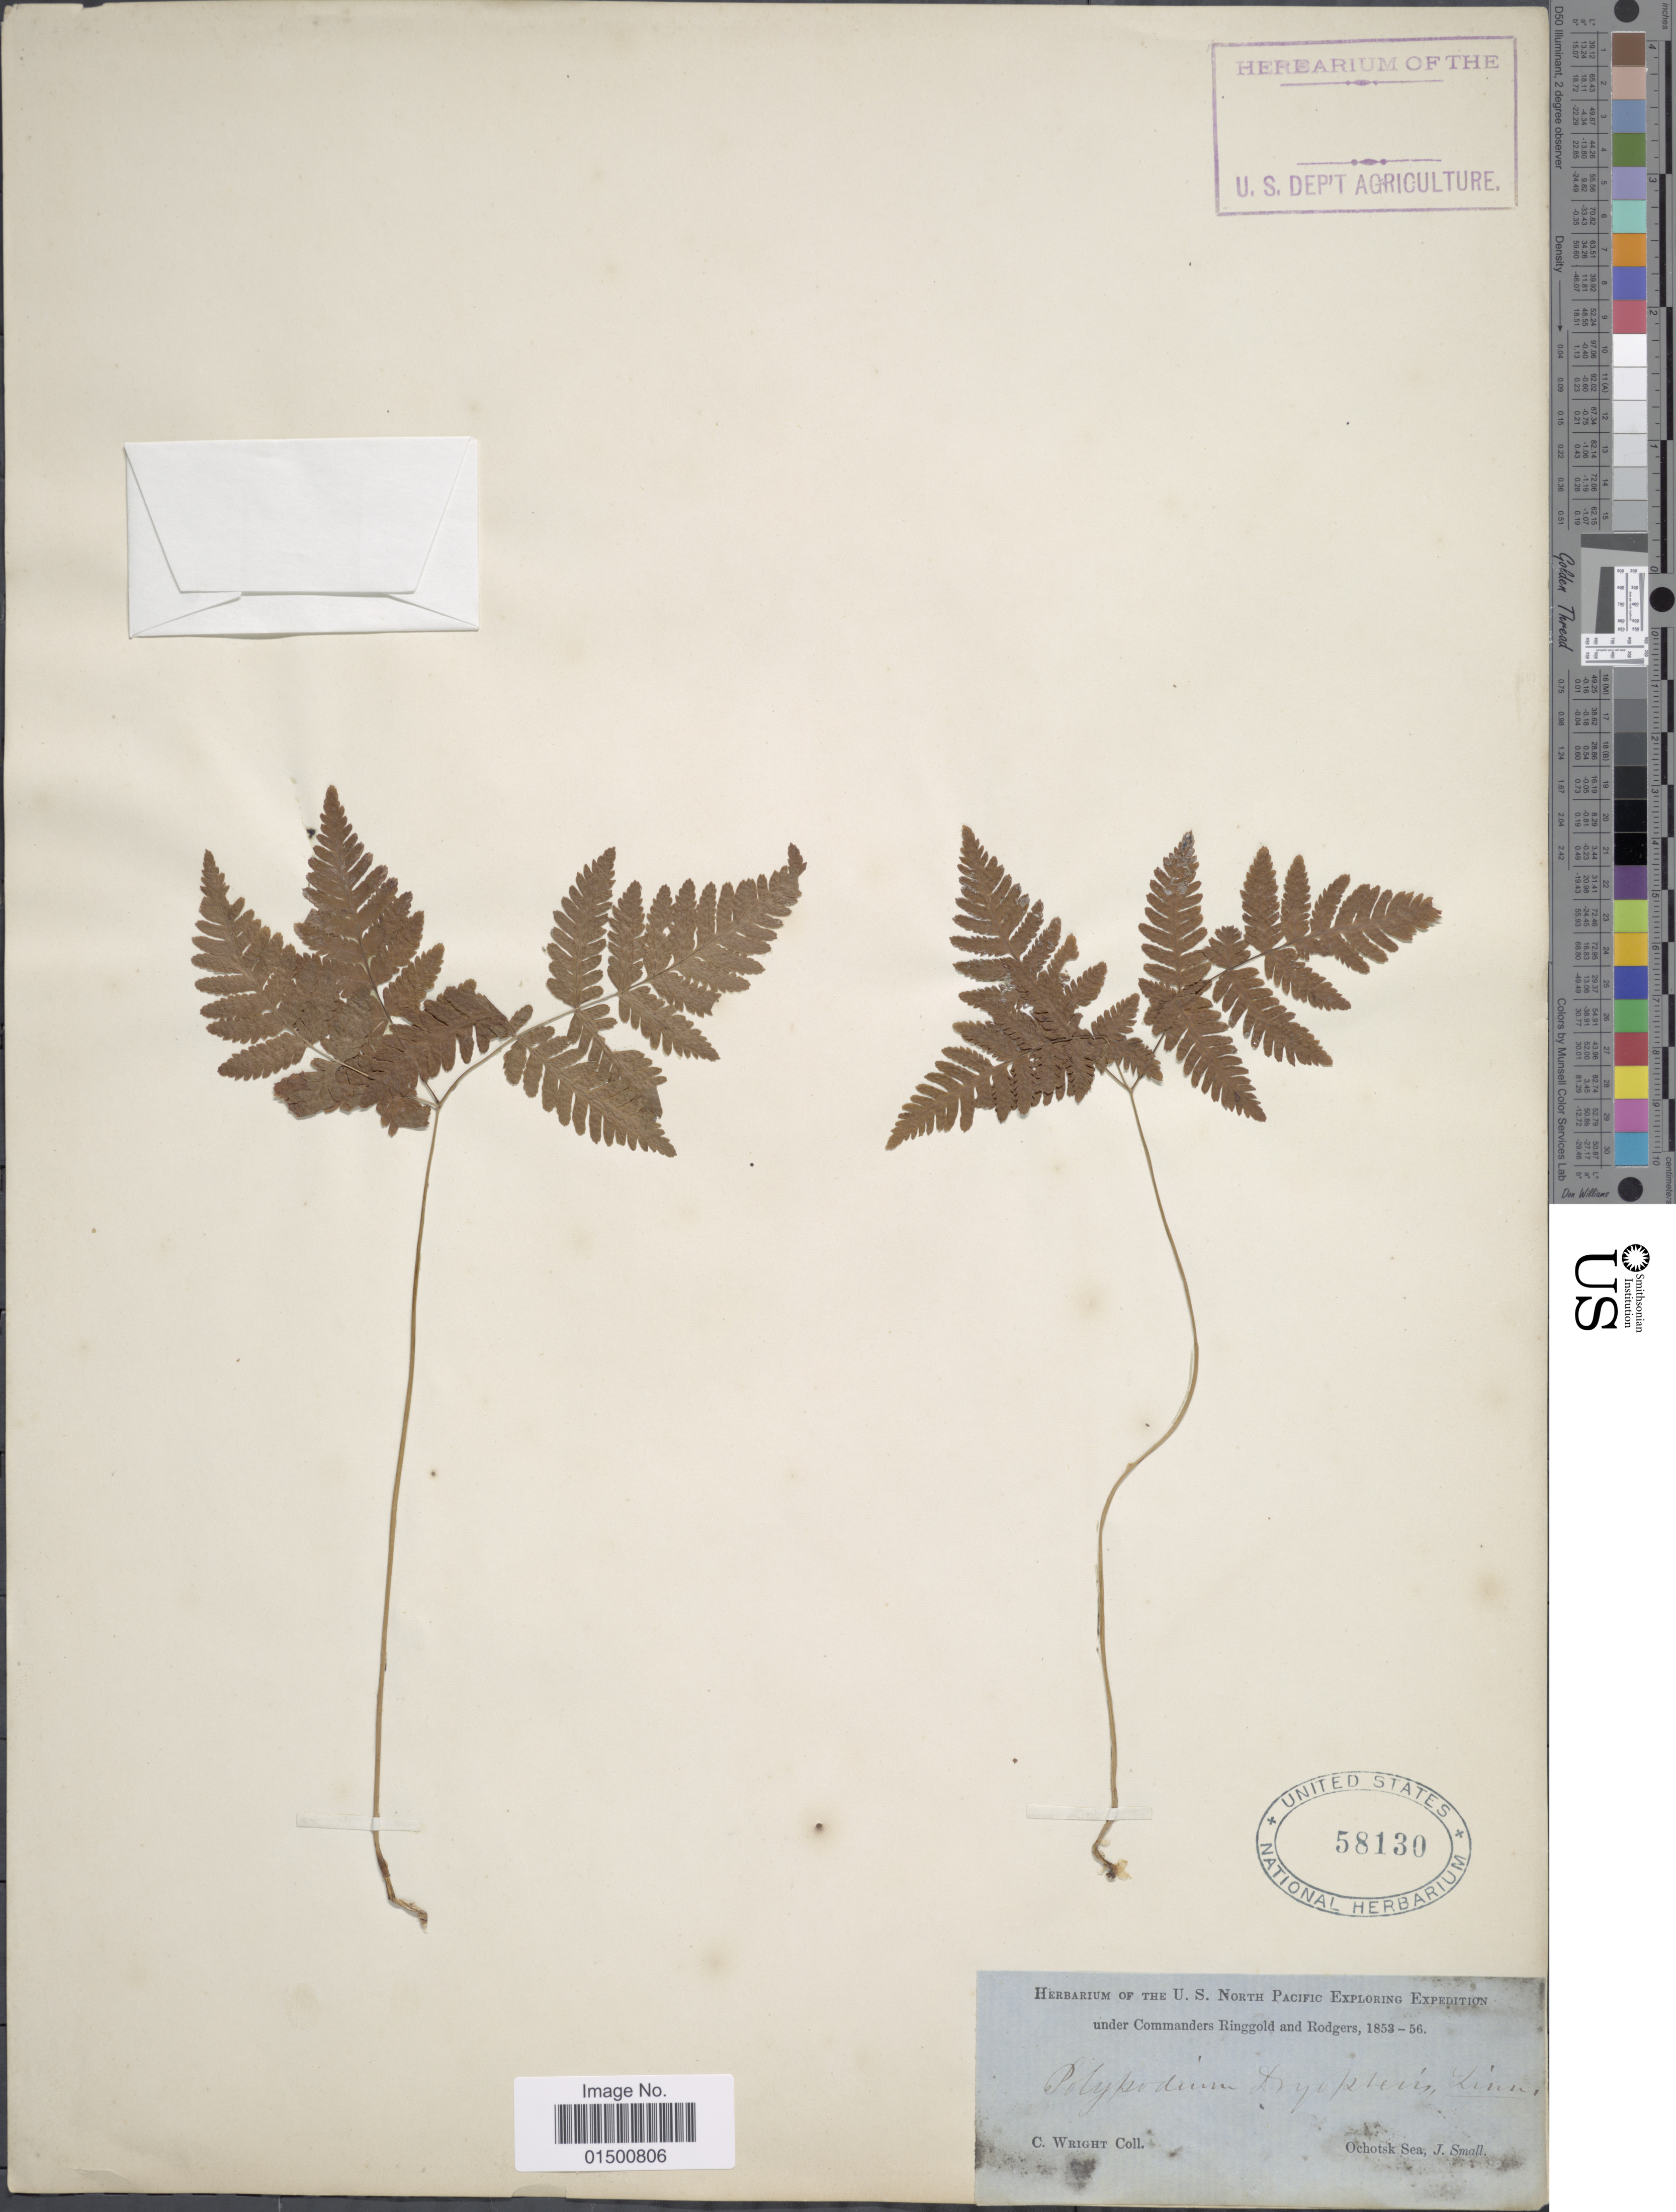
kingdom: Plantae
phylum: Tracheophyta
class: Polypodiopsida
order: Polypodiales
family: Cystopteridaceae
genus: Gymnocarpium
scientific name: Gymnocarpium dryopteris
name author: (L.) Newman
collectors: C. Wright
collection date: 1853/1856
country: United States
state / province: Alaska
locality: Ochotsk Sea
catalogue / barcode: US 58130